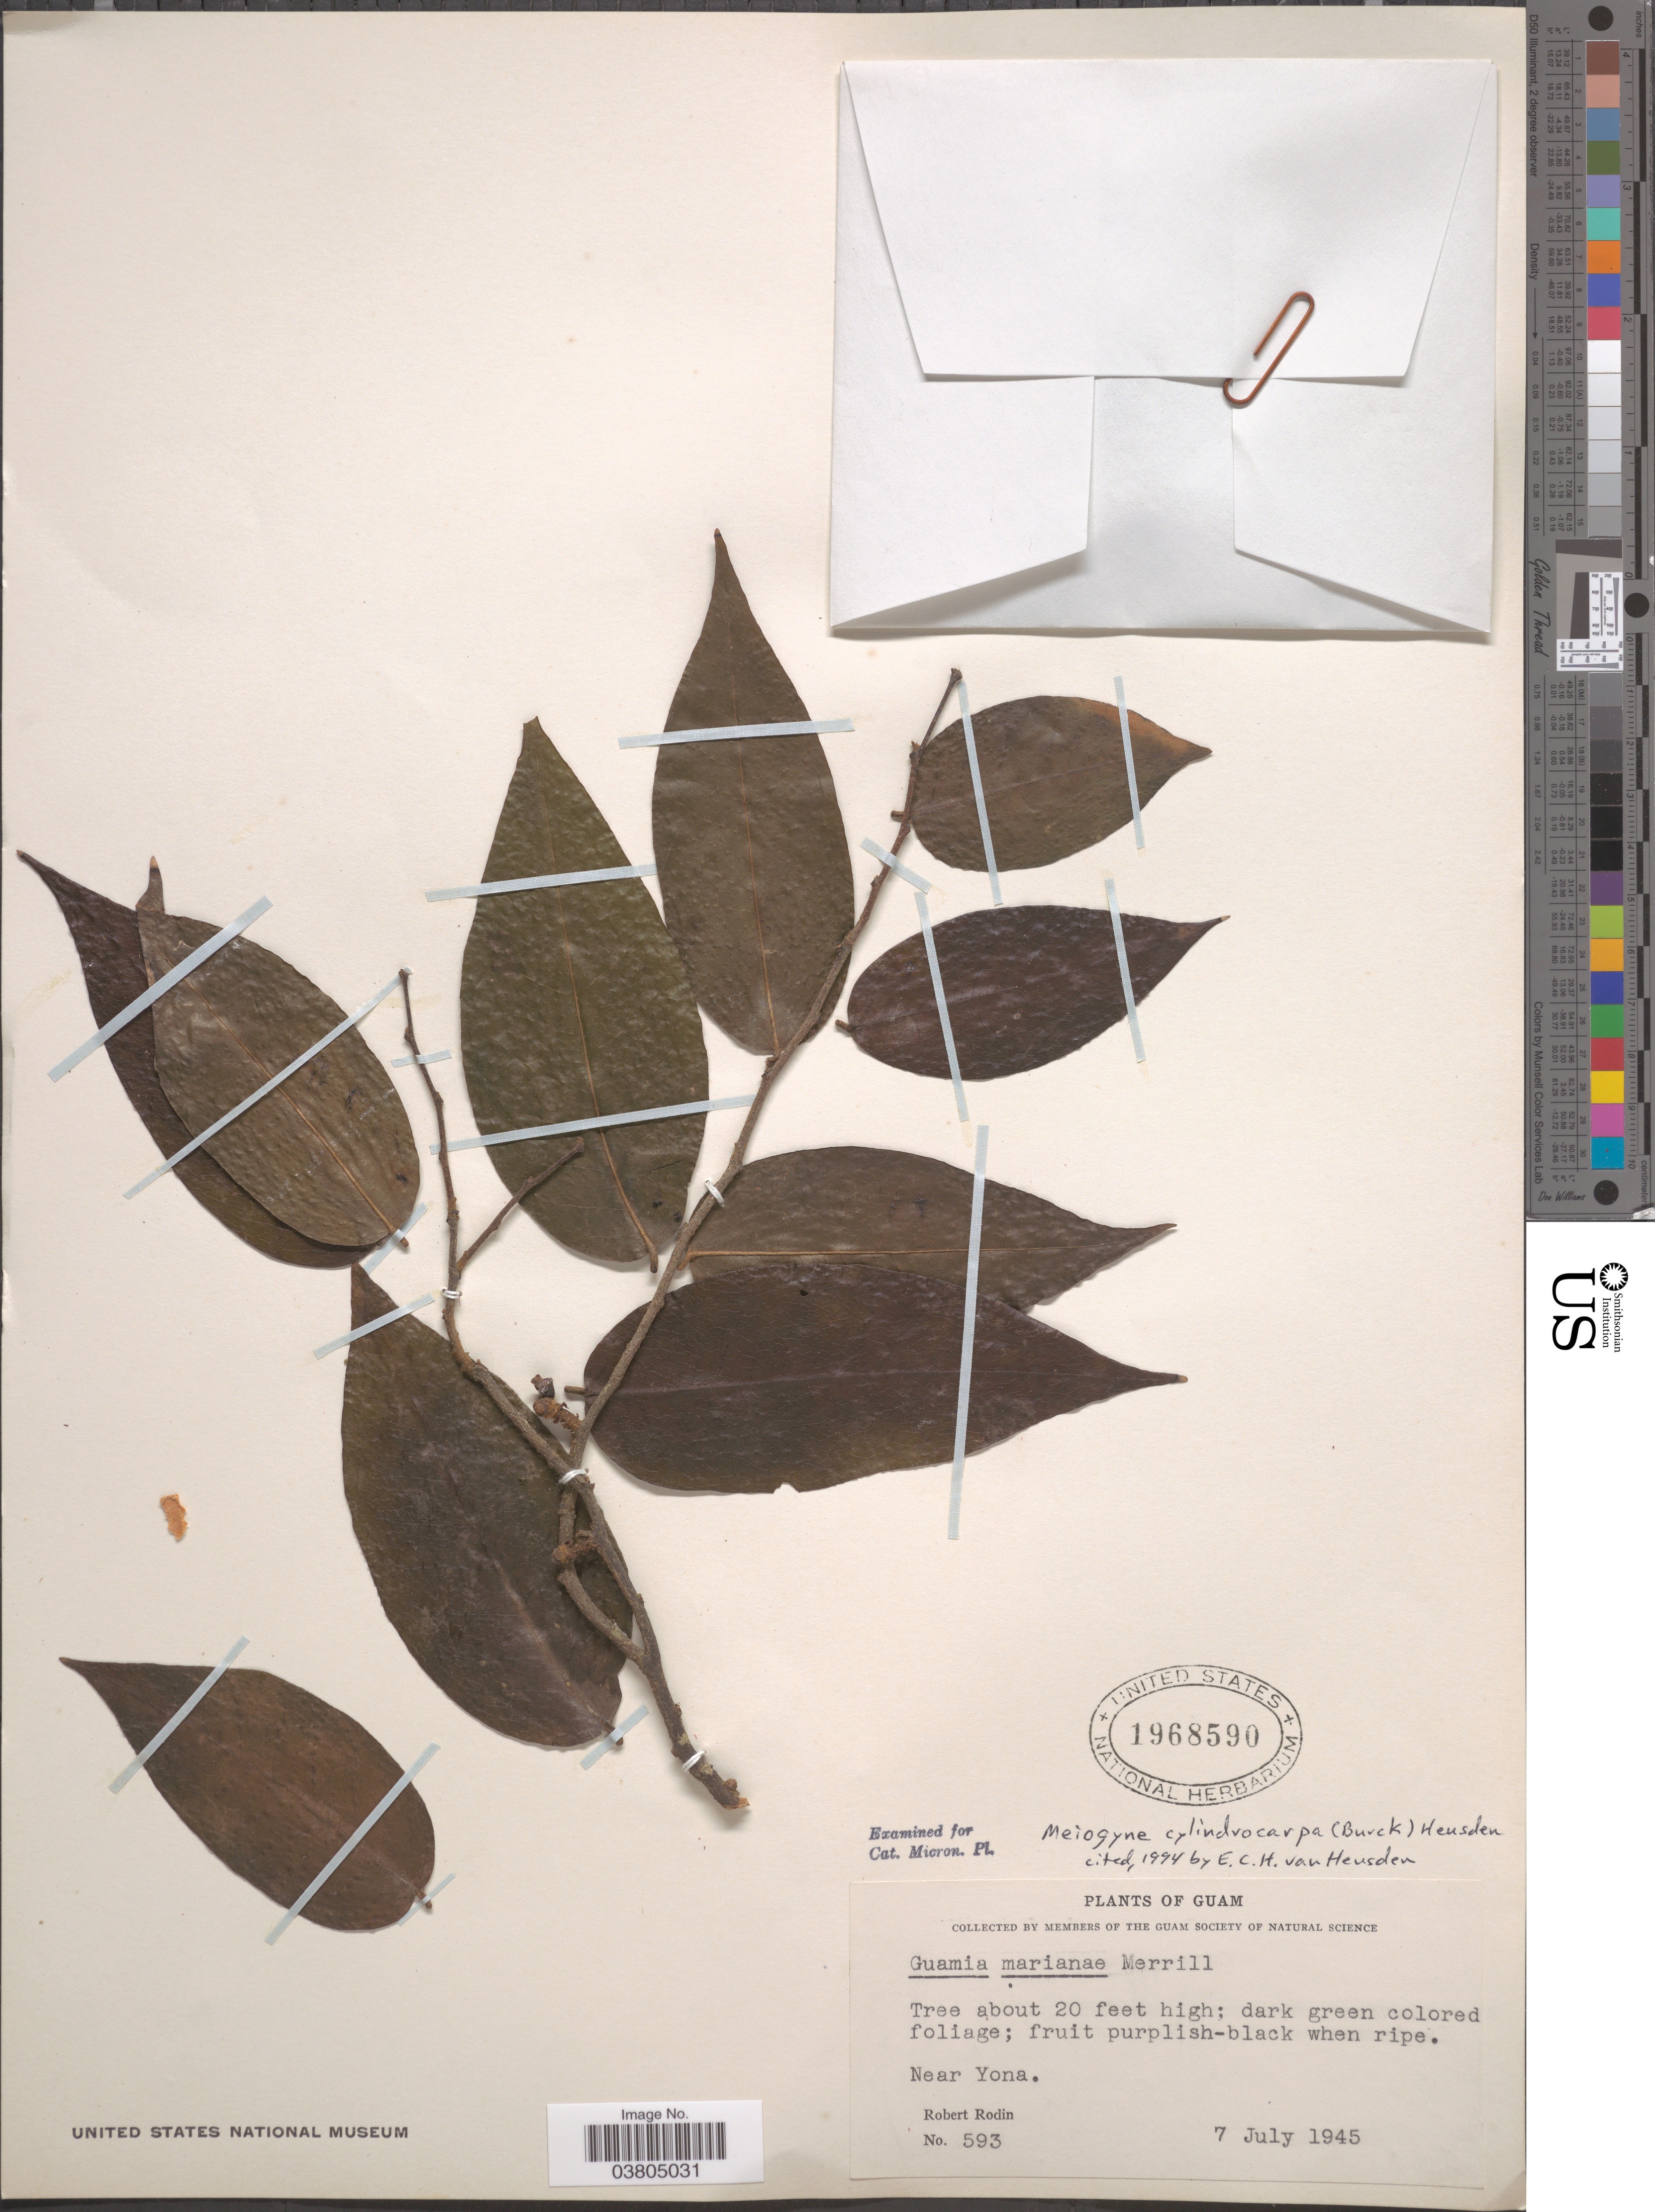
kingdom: Plantae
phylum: Tracheophyta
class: Magnoliopsida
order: Magnoliales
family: Annonaceae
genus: Meiogyne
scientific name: Meiogyne cylindrocarpa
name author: (Burck) Van Huesden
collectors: R. Rodin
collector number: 593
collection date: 1945-07-07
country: Guam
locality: Near Yona.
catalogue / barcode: US 1968590